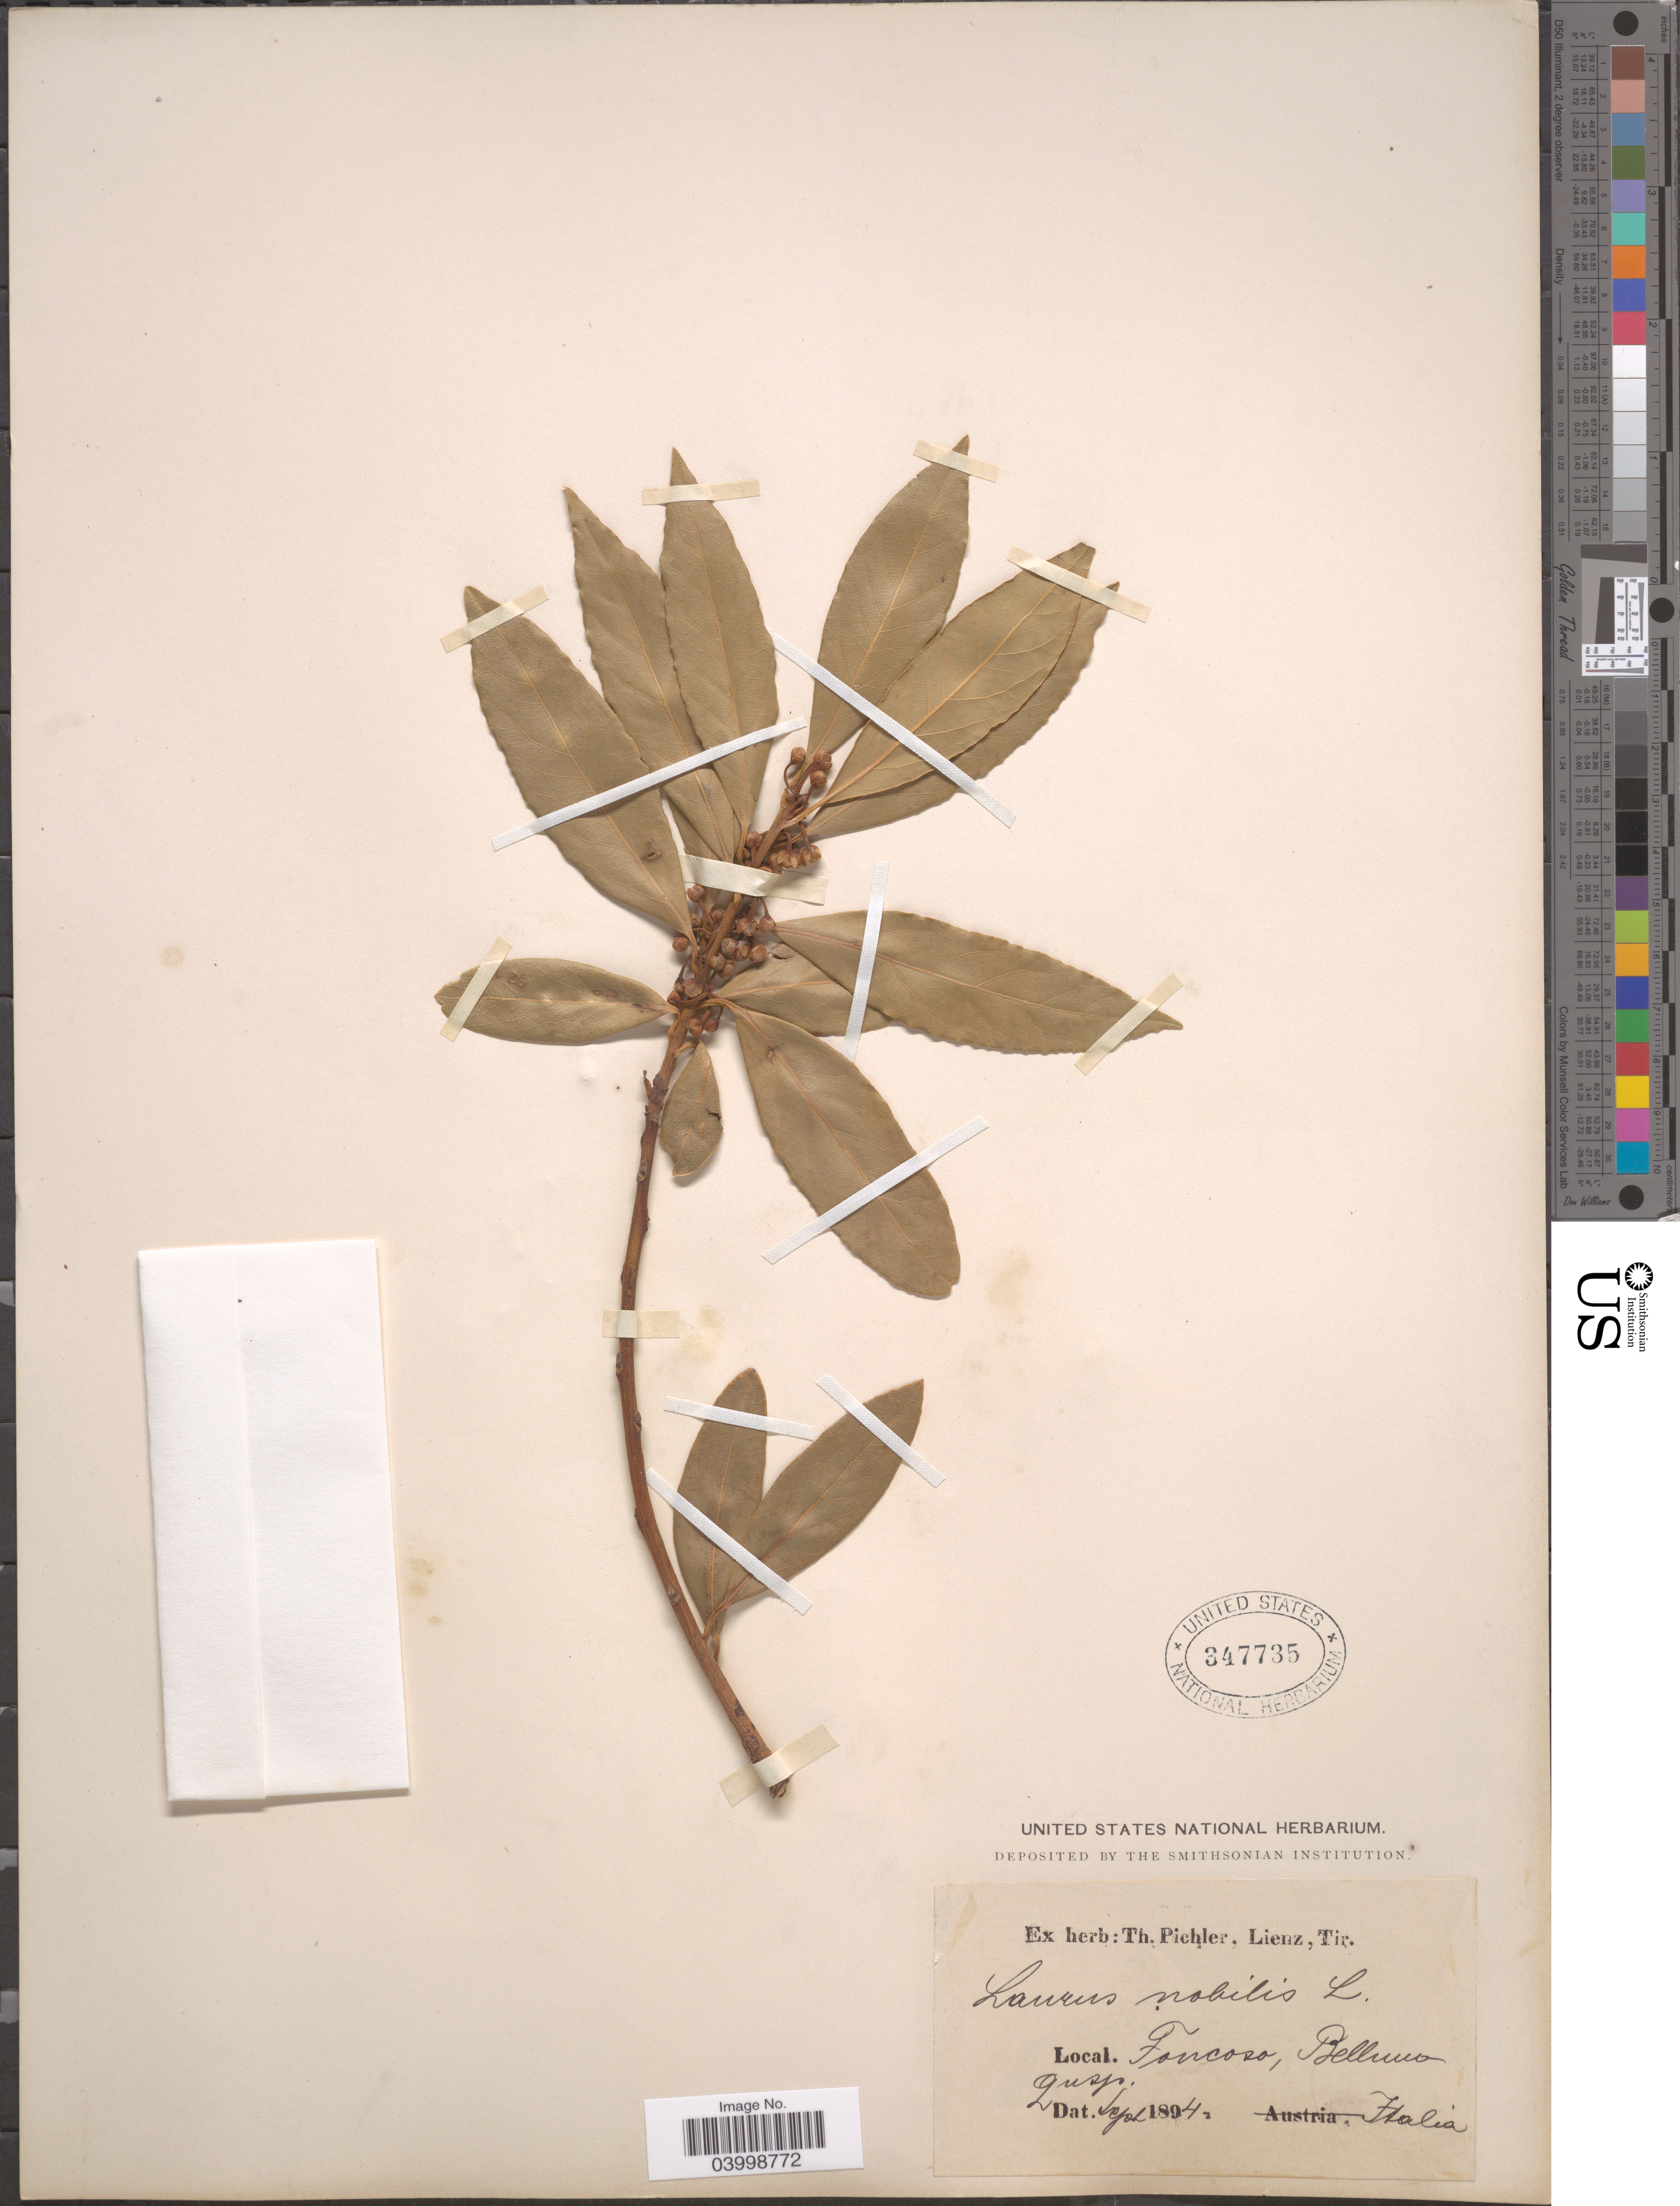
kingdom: Plantae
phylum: Tracheophyta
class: Magnoliopsida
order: Laurales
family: Lauraceae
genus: Laurus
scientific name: Laurus nobilis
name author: L.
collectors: ex herb. T. Pichler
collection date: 1894-09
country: Italy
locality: Foncoso, Belluno. Gusp.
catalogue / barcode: US 347735